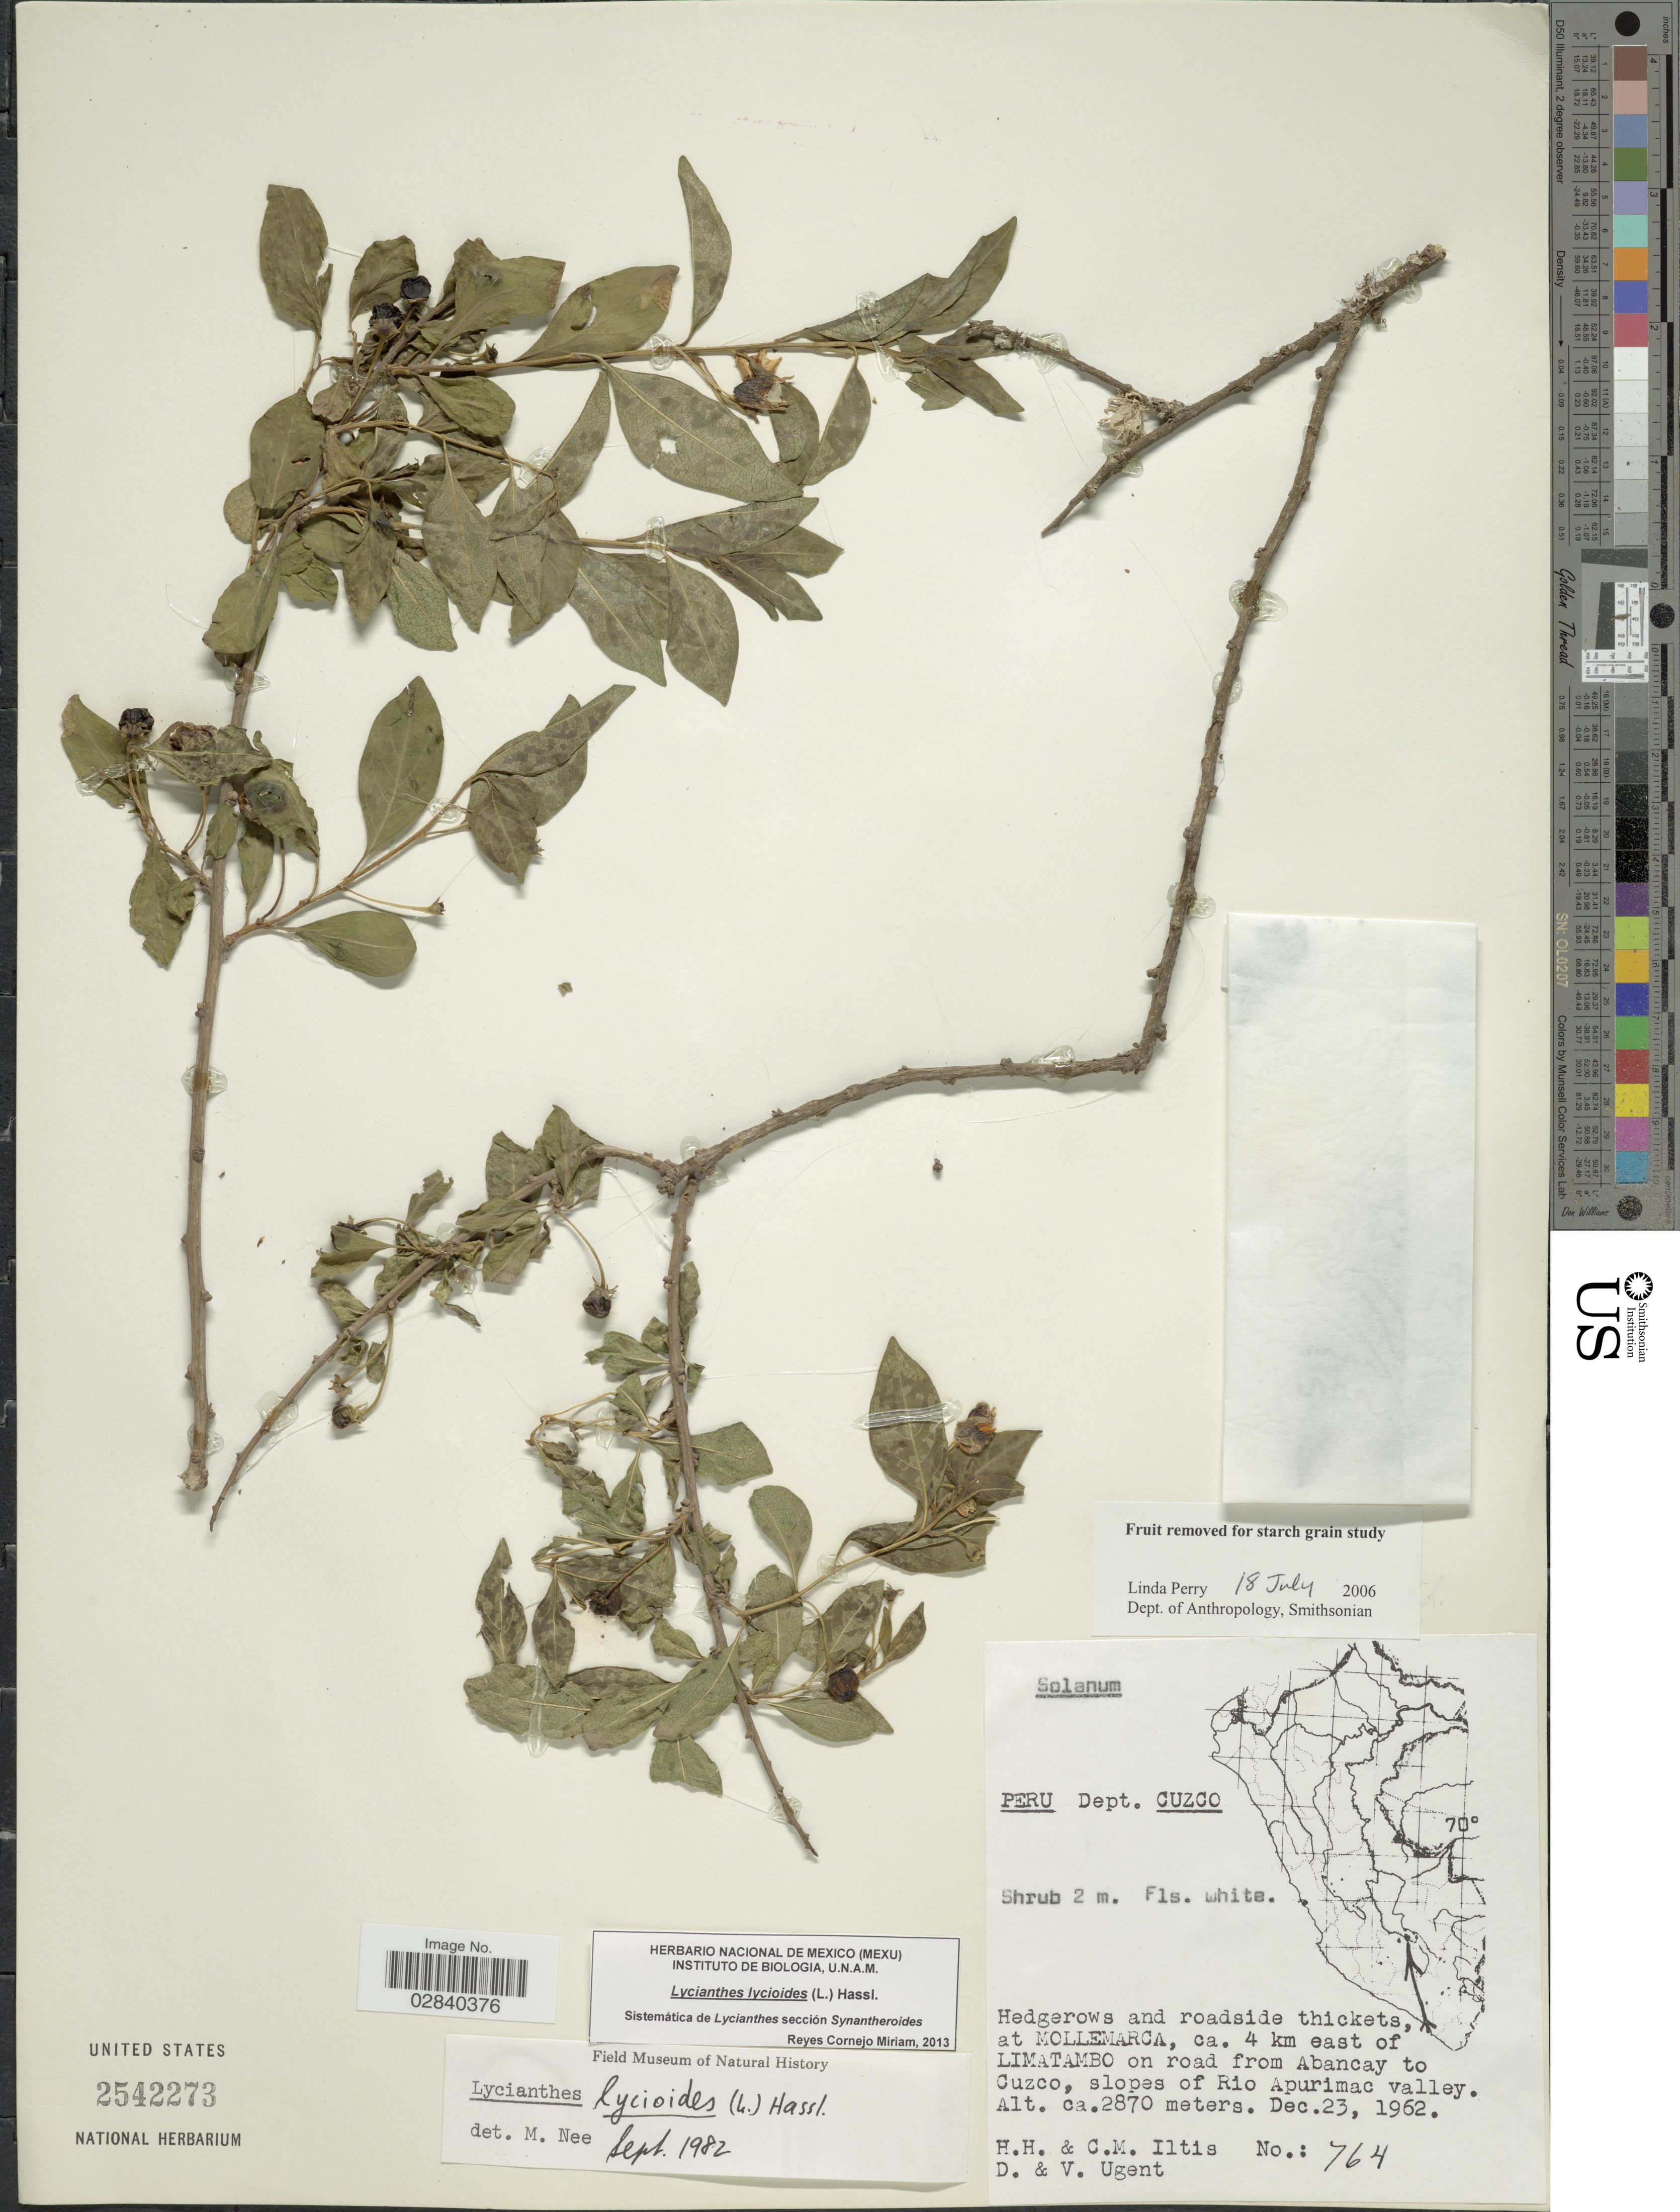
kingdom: Plantae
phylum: Tracheophyta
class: Magnoliopsida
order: Solanales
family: Solanaceae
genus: Lycianthes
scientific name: Lycianthes lycioides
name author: (L.) Hassl.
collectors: H. H. Iltis, C. M Iltis, D. Ugent & V. Ugent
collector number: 764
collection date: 1962-12-23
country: Peru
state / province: Cusco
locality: Dept. Cuzco. At Mollemarca, ca. 4 km east of Limatambo on road from Abancay to Cuzco, slopes of Rio Apurimac valley.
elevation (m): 2870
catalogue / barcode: US 2542273